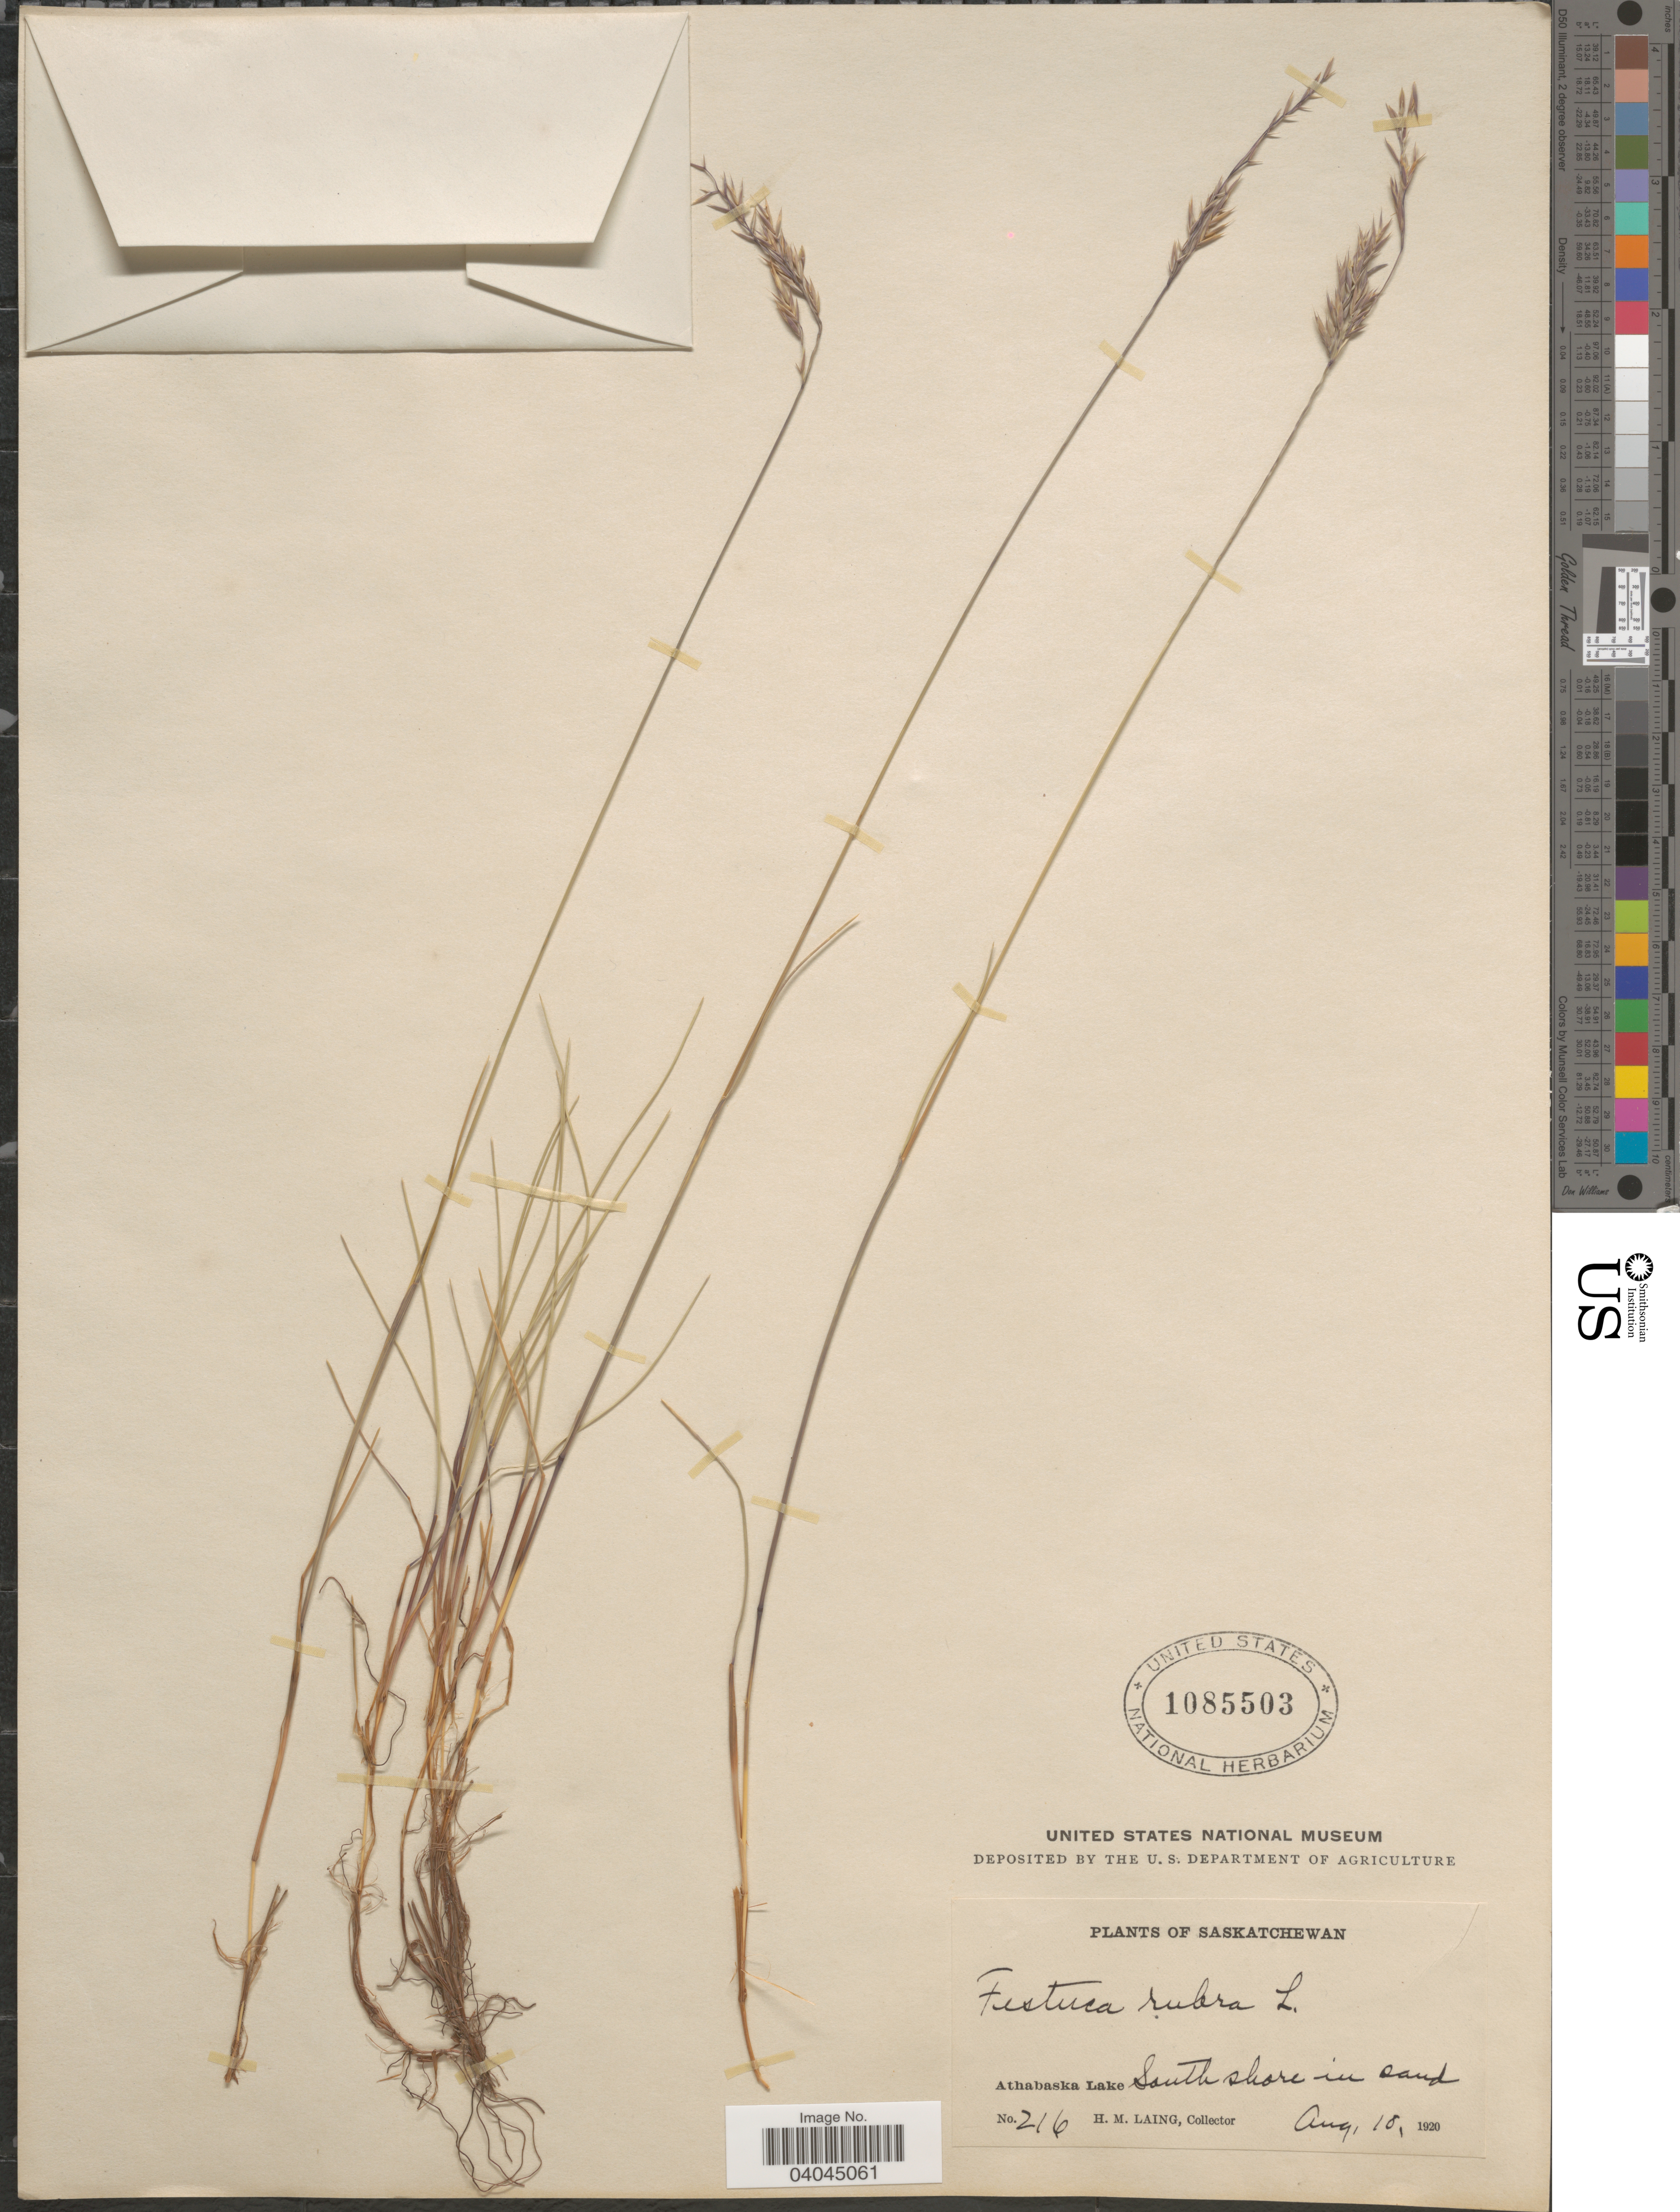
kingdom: Plantae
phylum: Tracheophyta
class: Liliopsida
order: Poales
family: Poaceae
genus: Festuca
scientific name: Festuca rubra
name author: L.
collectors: H. Laing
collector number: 216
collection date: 1920-08-10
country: Canada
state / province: Saskatchewan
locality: Athabaska Lake. South shore in sand.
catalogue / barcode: US 1085503